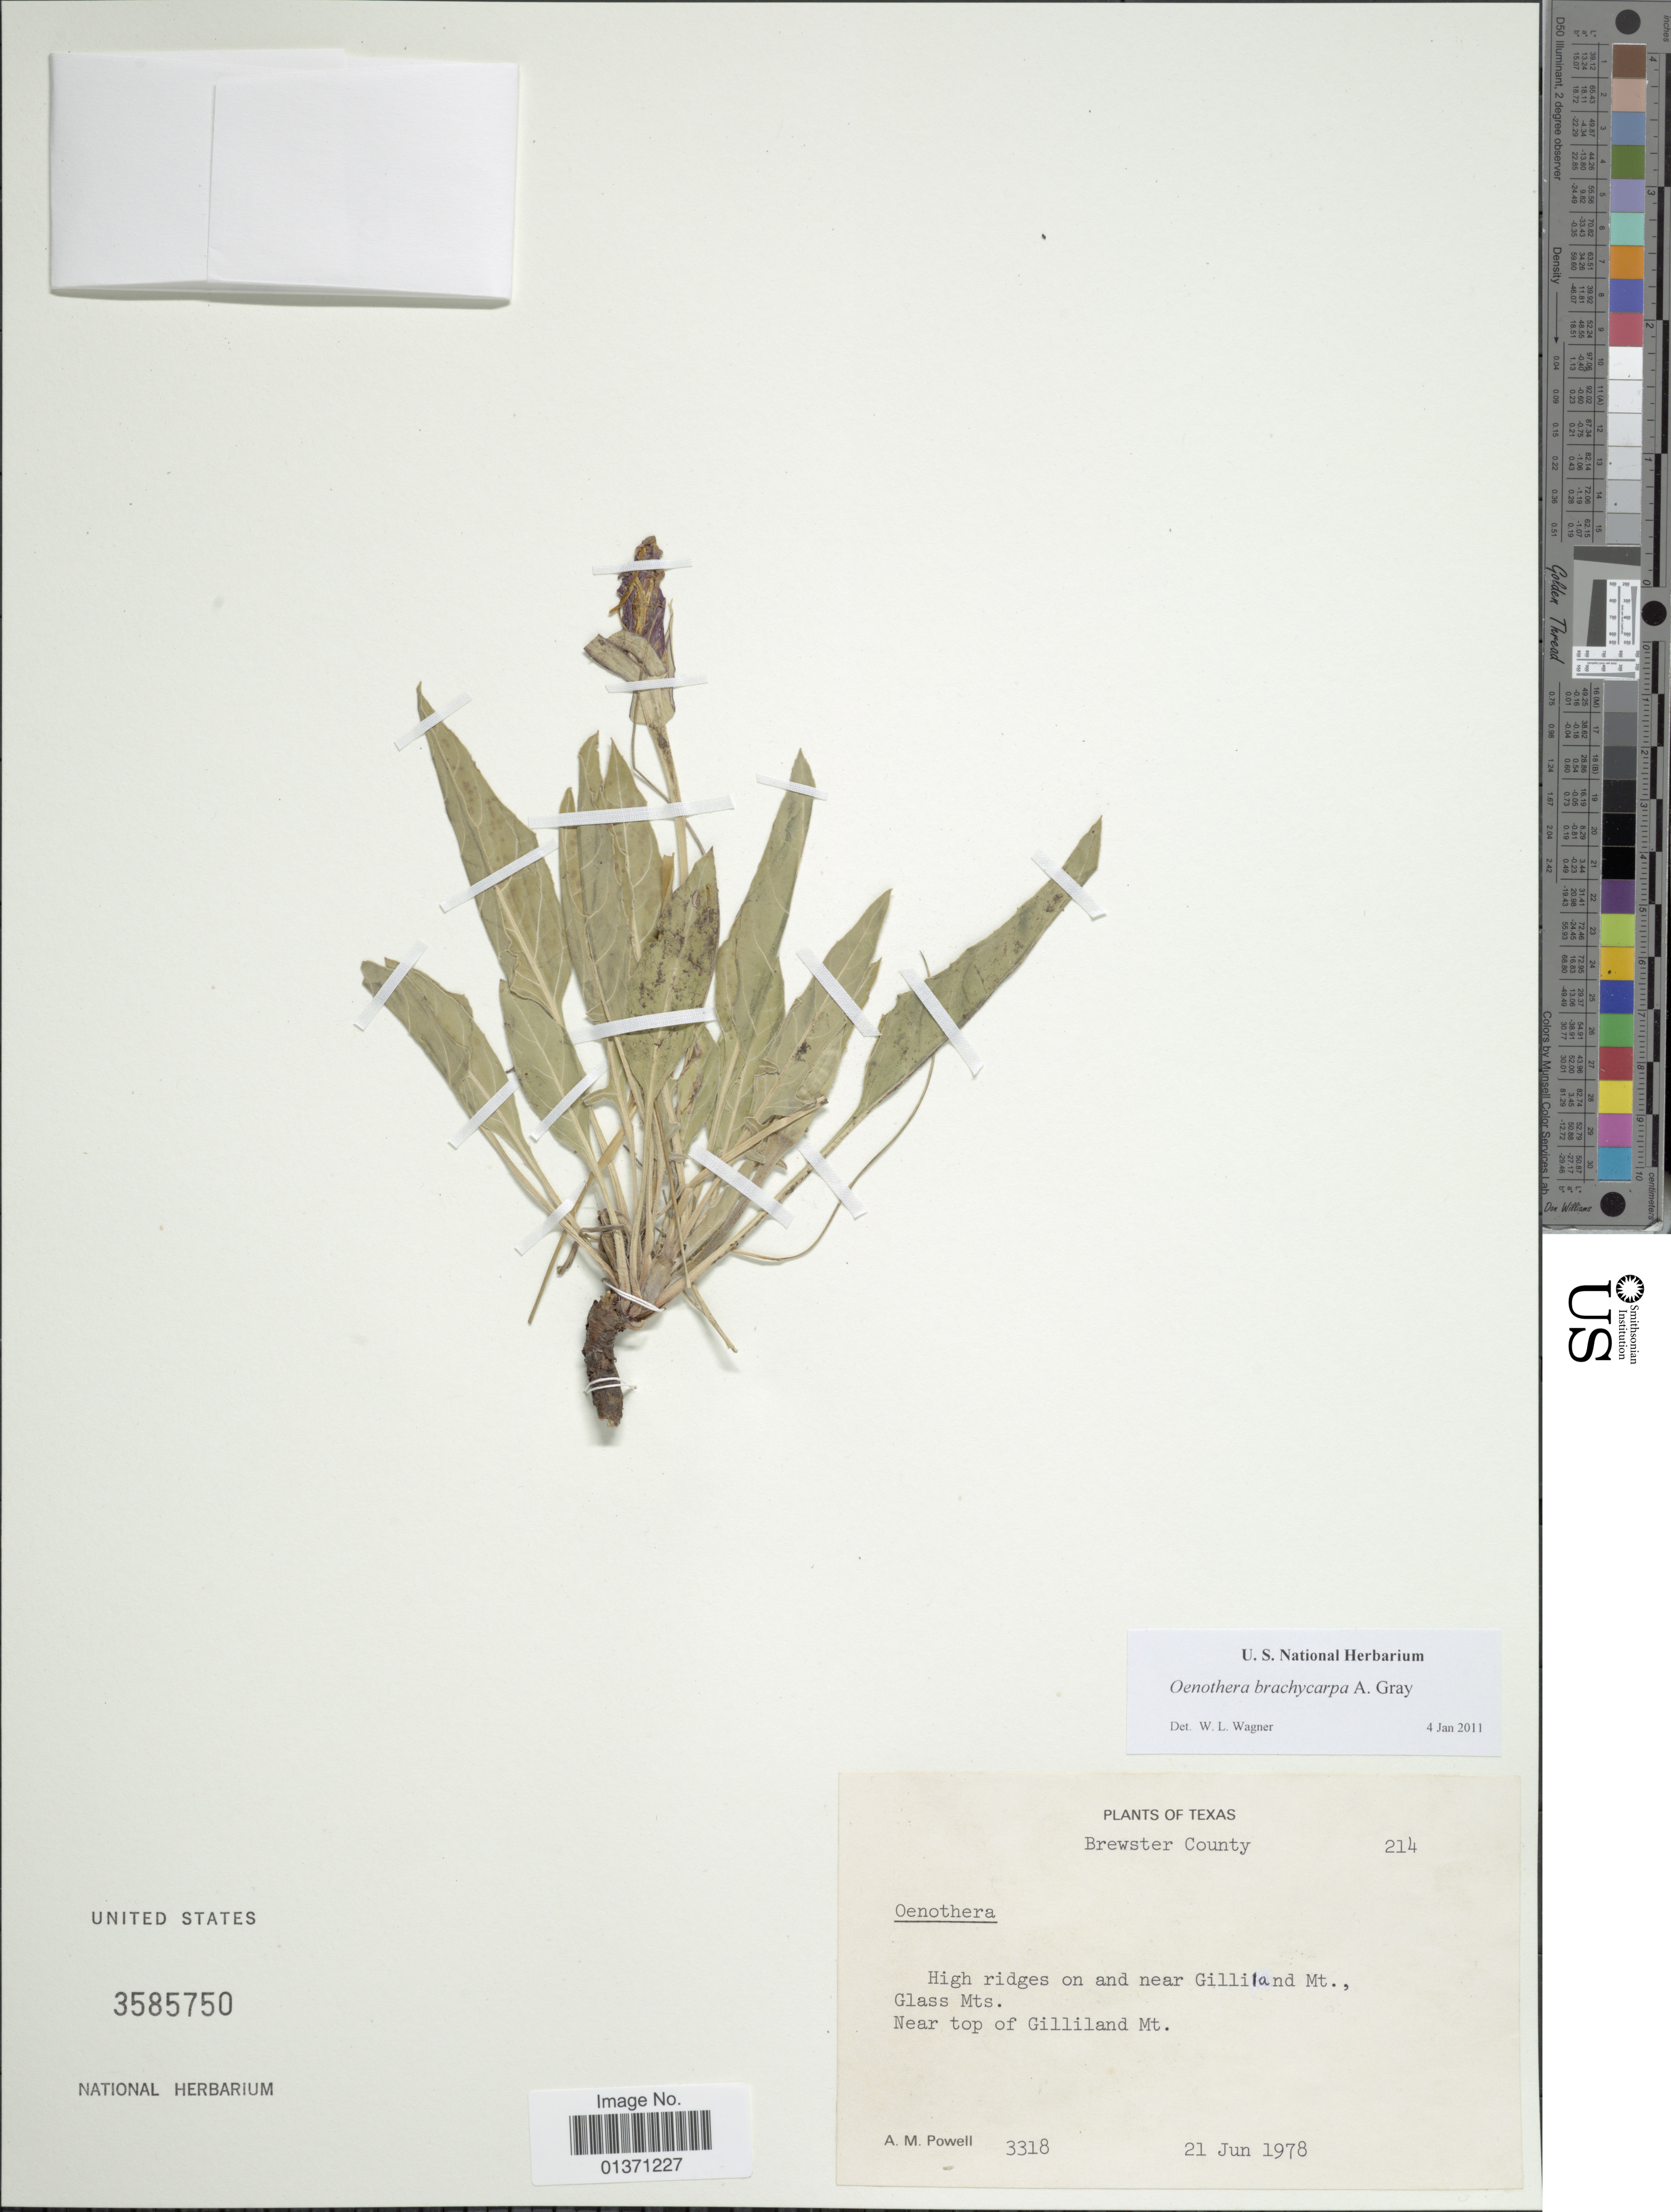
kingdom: Plantae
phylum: Tracheophyta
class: Magnoliopsida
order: Myrtales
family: Onagraceae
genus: Oenothera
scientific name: Oenothera brachycarpa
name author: A. Gray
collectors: A. M. Powell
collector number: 3318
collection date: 1978-06-21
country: United States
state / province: Texas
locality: Brewster County, High ridges on and near Gilliland Mt., Glass Mts. Near top of Gilliland Mt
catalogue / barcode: US 3585750